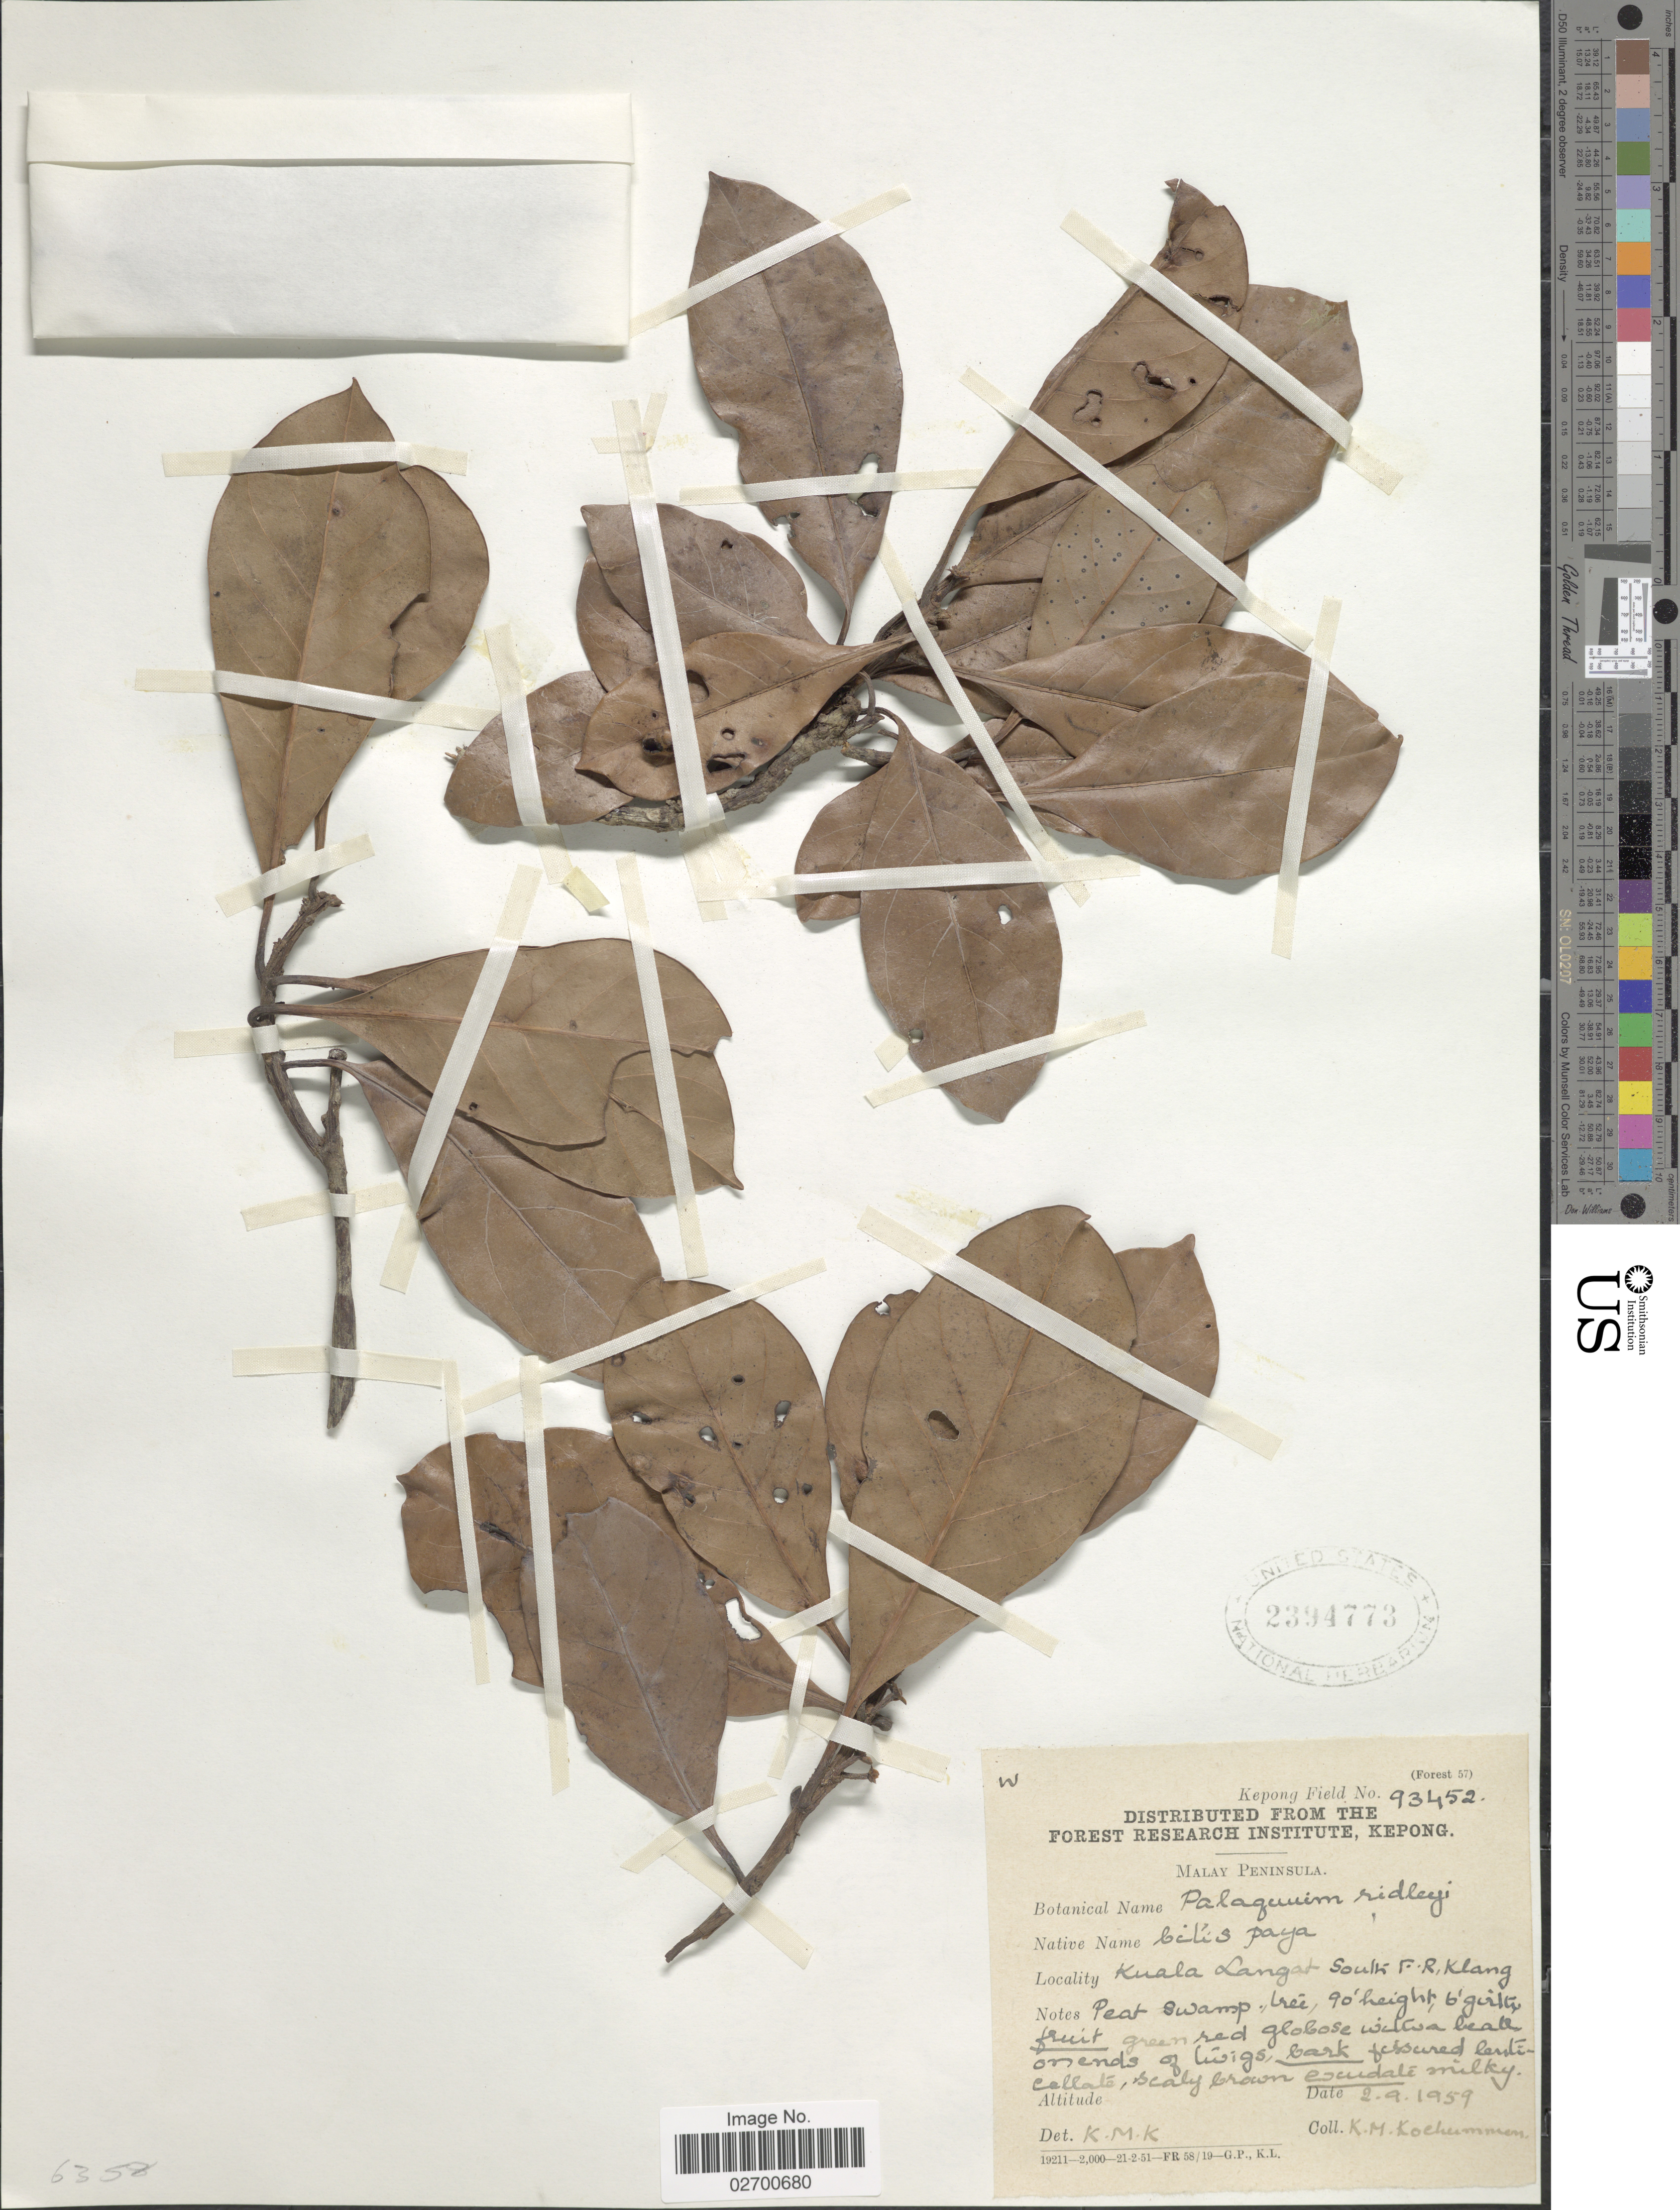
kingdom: Plantae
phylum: Tracheophyta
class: Magnoliopsida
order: Ericales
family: Sapotaceae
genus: Palaquium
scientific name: Palaquium ridleyi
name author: King & Gamble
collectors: K. Kochummen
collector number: Kepong Field 93452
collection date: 1959-09-02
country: Malaysia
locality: Malay Peninsula. Kuala Langat South F. R., Klang.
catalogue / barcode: US 2394773